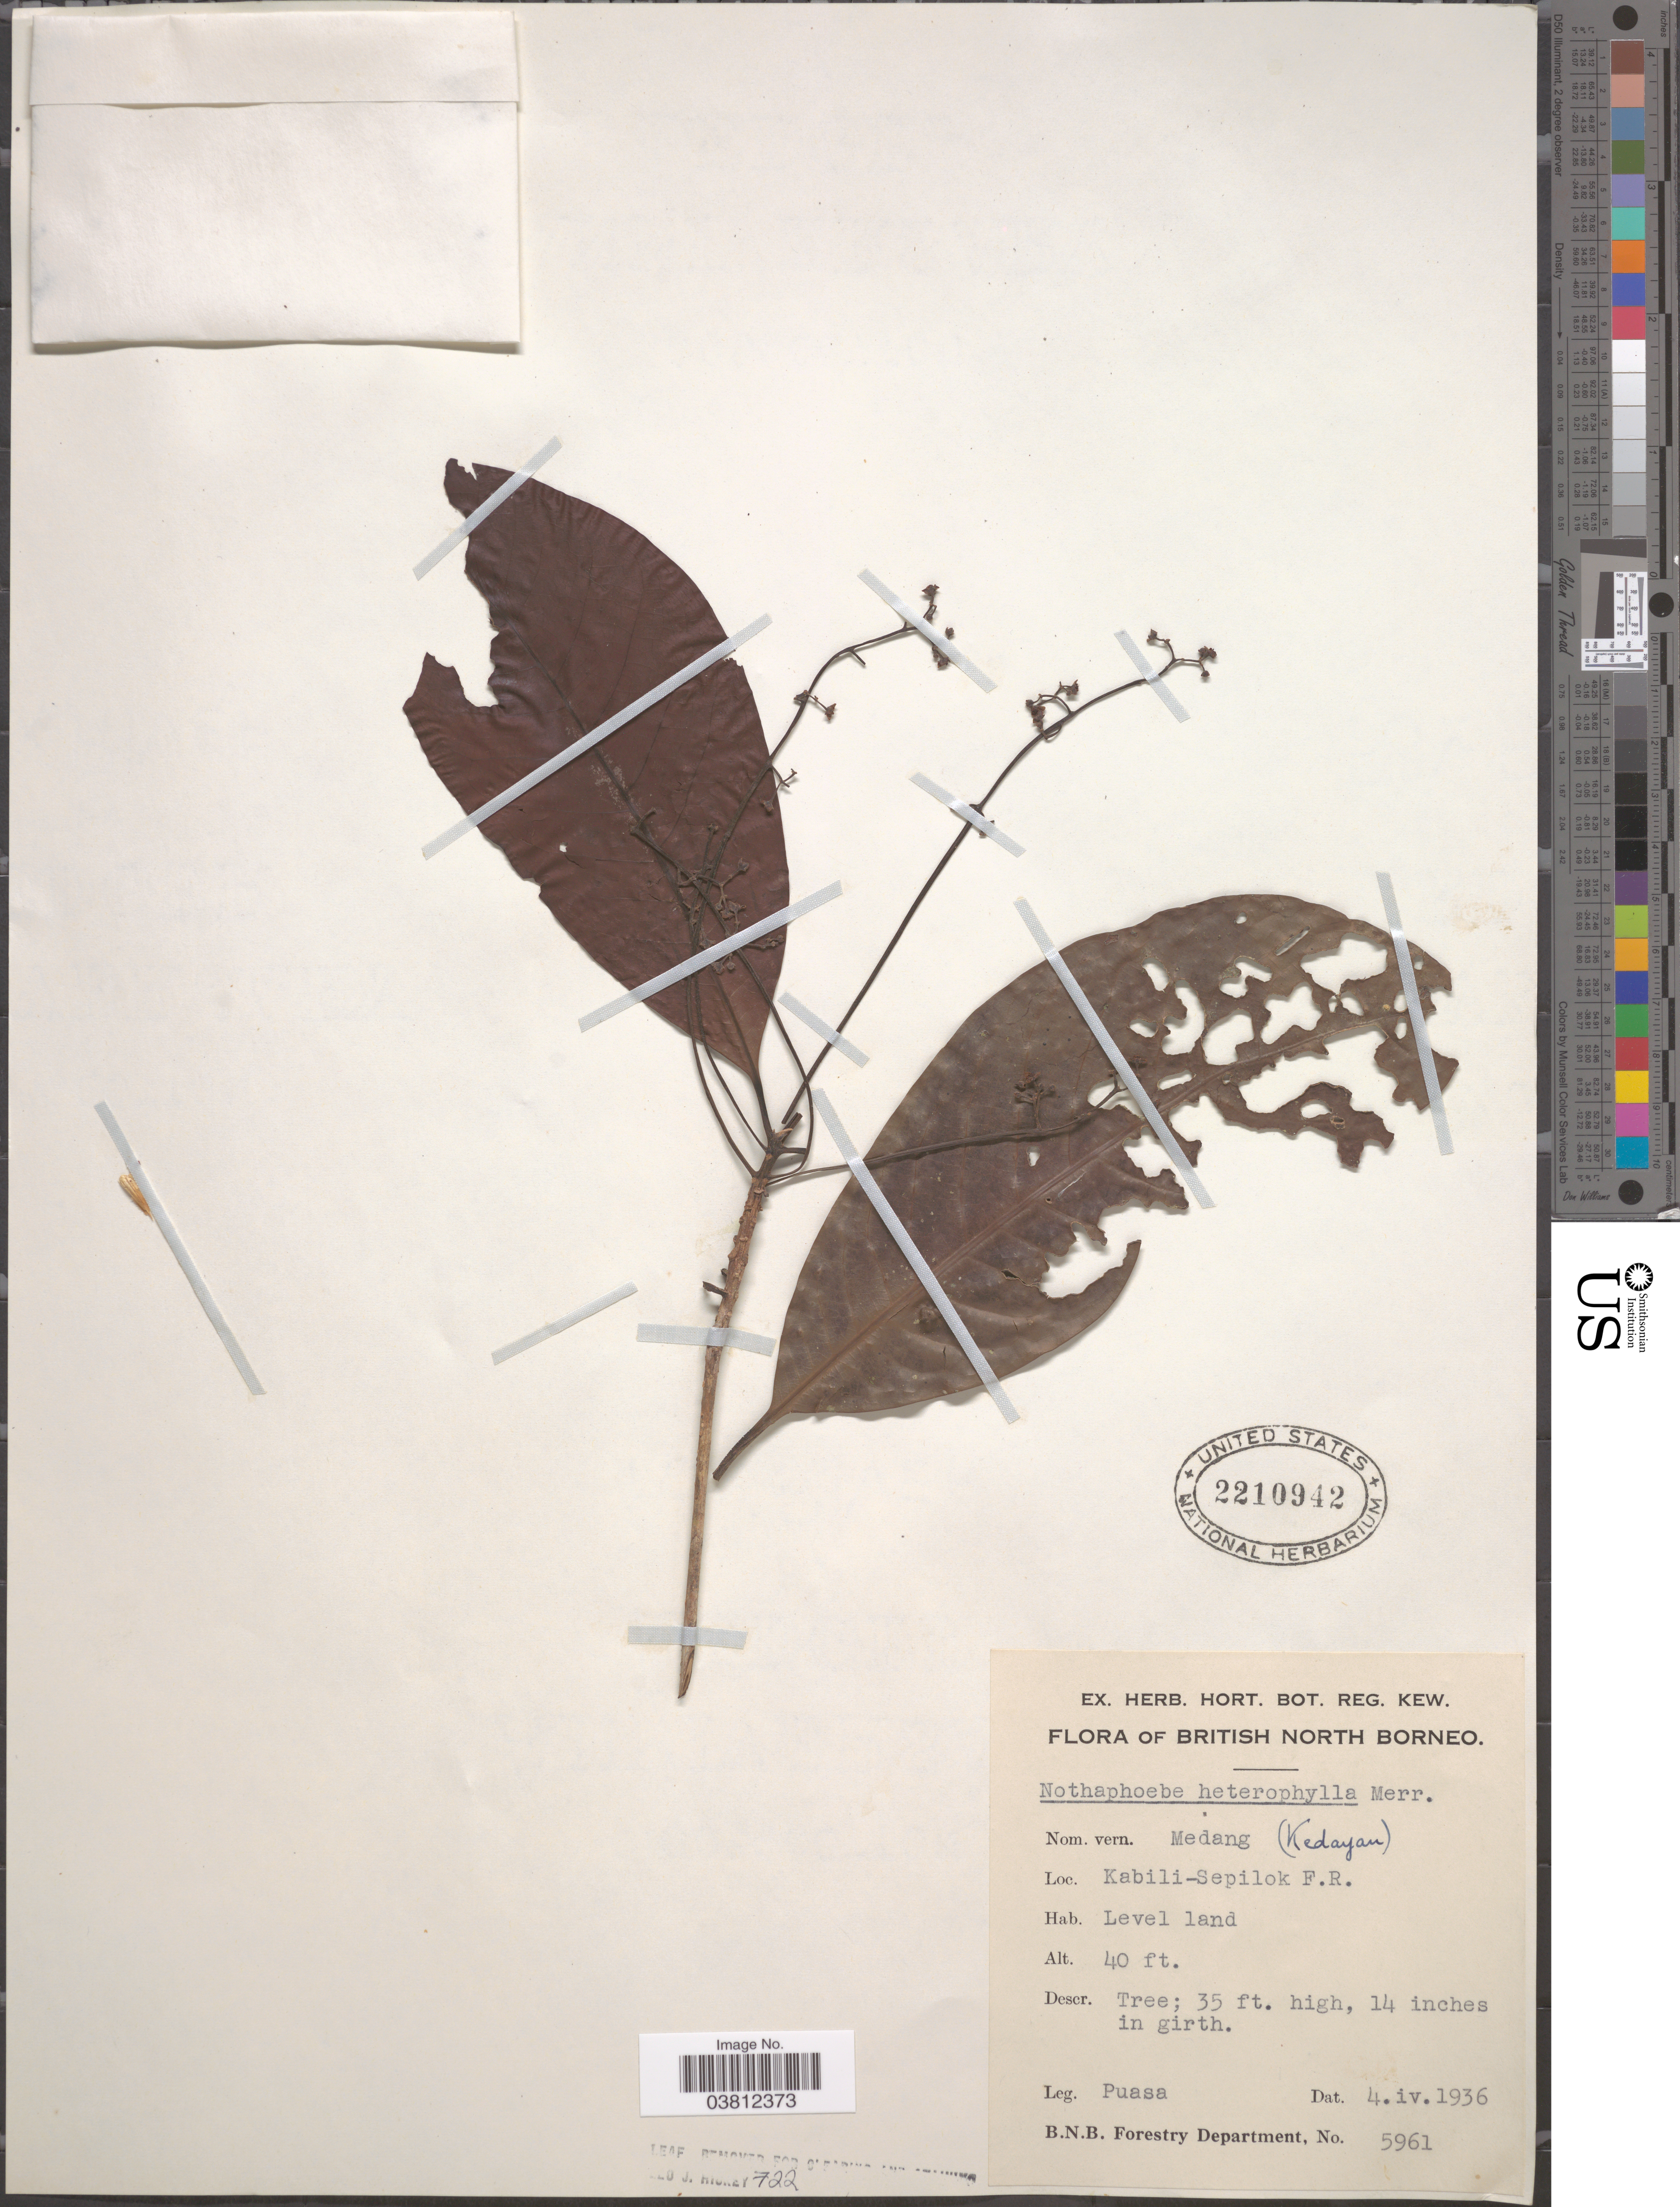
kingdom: Plantae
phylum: Tracheophyta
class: Magnoliopsida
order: Laurales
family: Lauraceae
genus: Nothaphoebe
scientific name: Nothaphoebe heterophylla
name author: Merr.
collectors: Puasa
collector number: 5961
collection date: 1936-04-04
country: Malaysia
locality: British North Borneo. Kabili-Sepilok F.R. Level land.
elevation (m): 12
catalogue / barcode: US 2210942